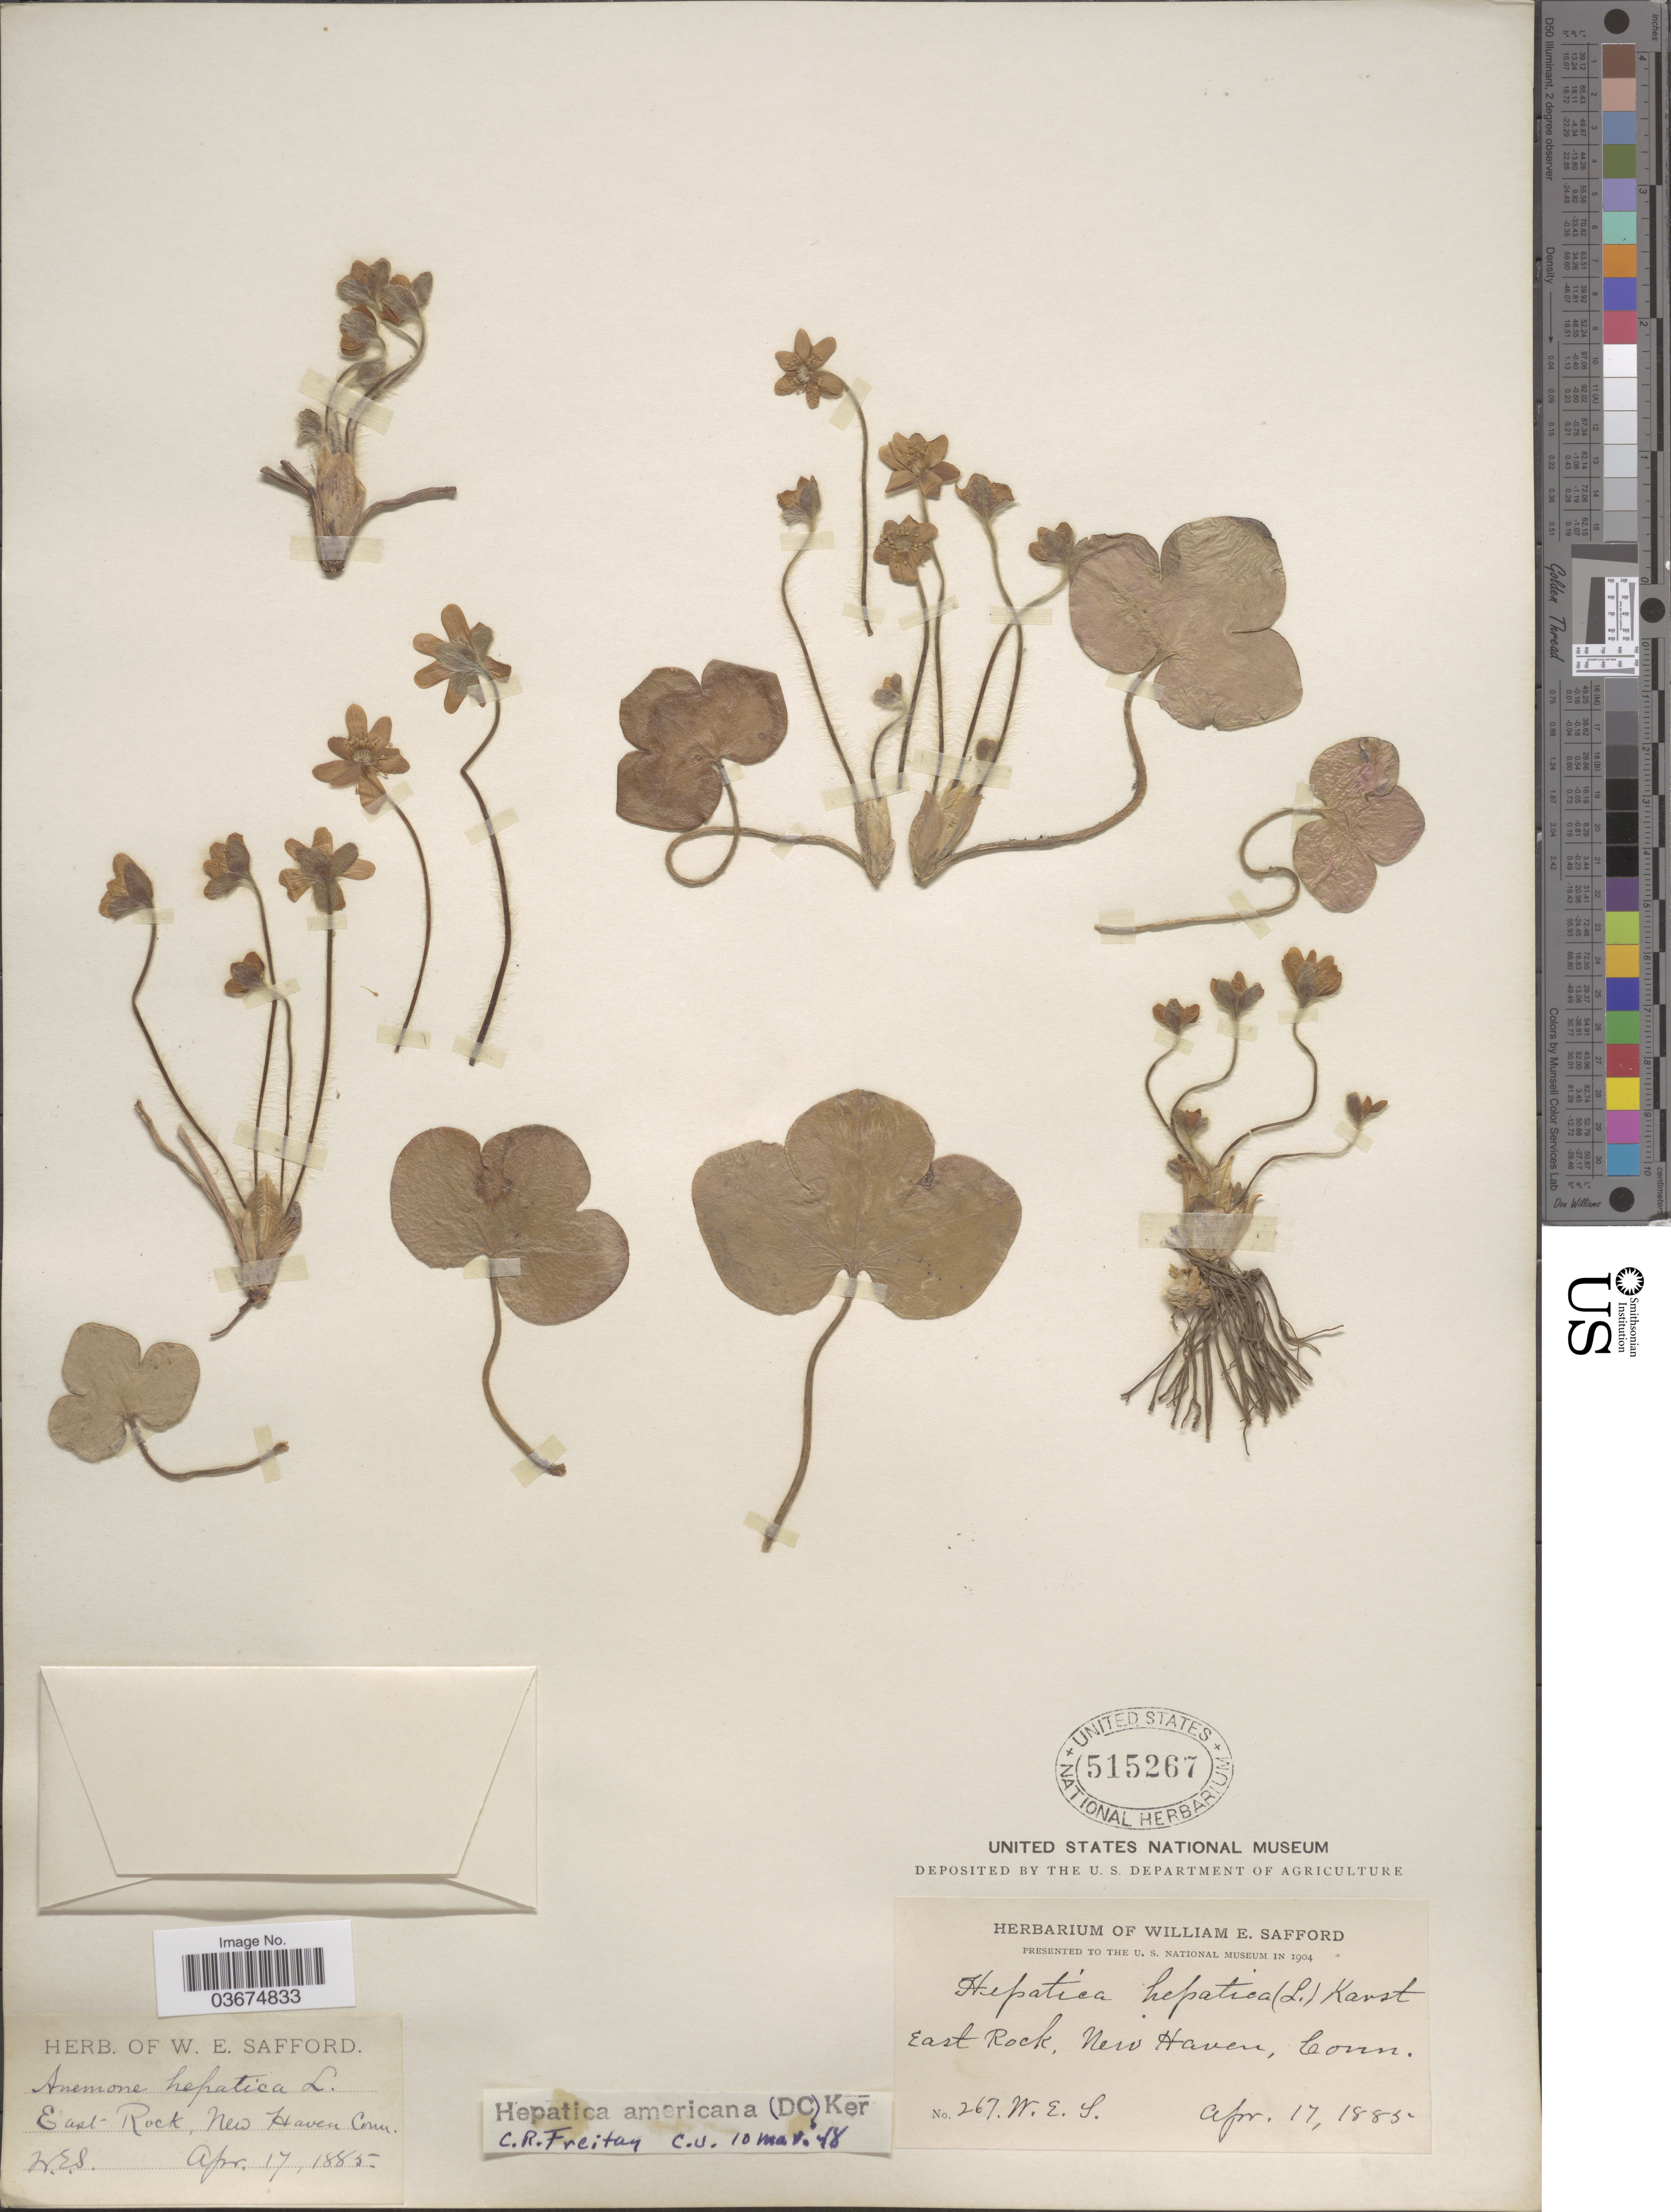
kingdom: Plantae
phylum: Tracheophyta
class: Magnoliopsida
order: Ranunculales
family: Ranunculaceae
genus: Hepatica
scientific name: Hepatica americana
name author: (DC.) Ker Gawl.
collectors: W. E. Safford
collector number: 267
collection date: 1885-04-17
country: United States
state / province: Connecticut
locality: East Rock, New Haven.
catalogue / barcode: US 515267